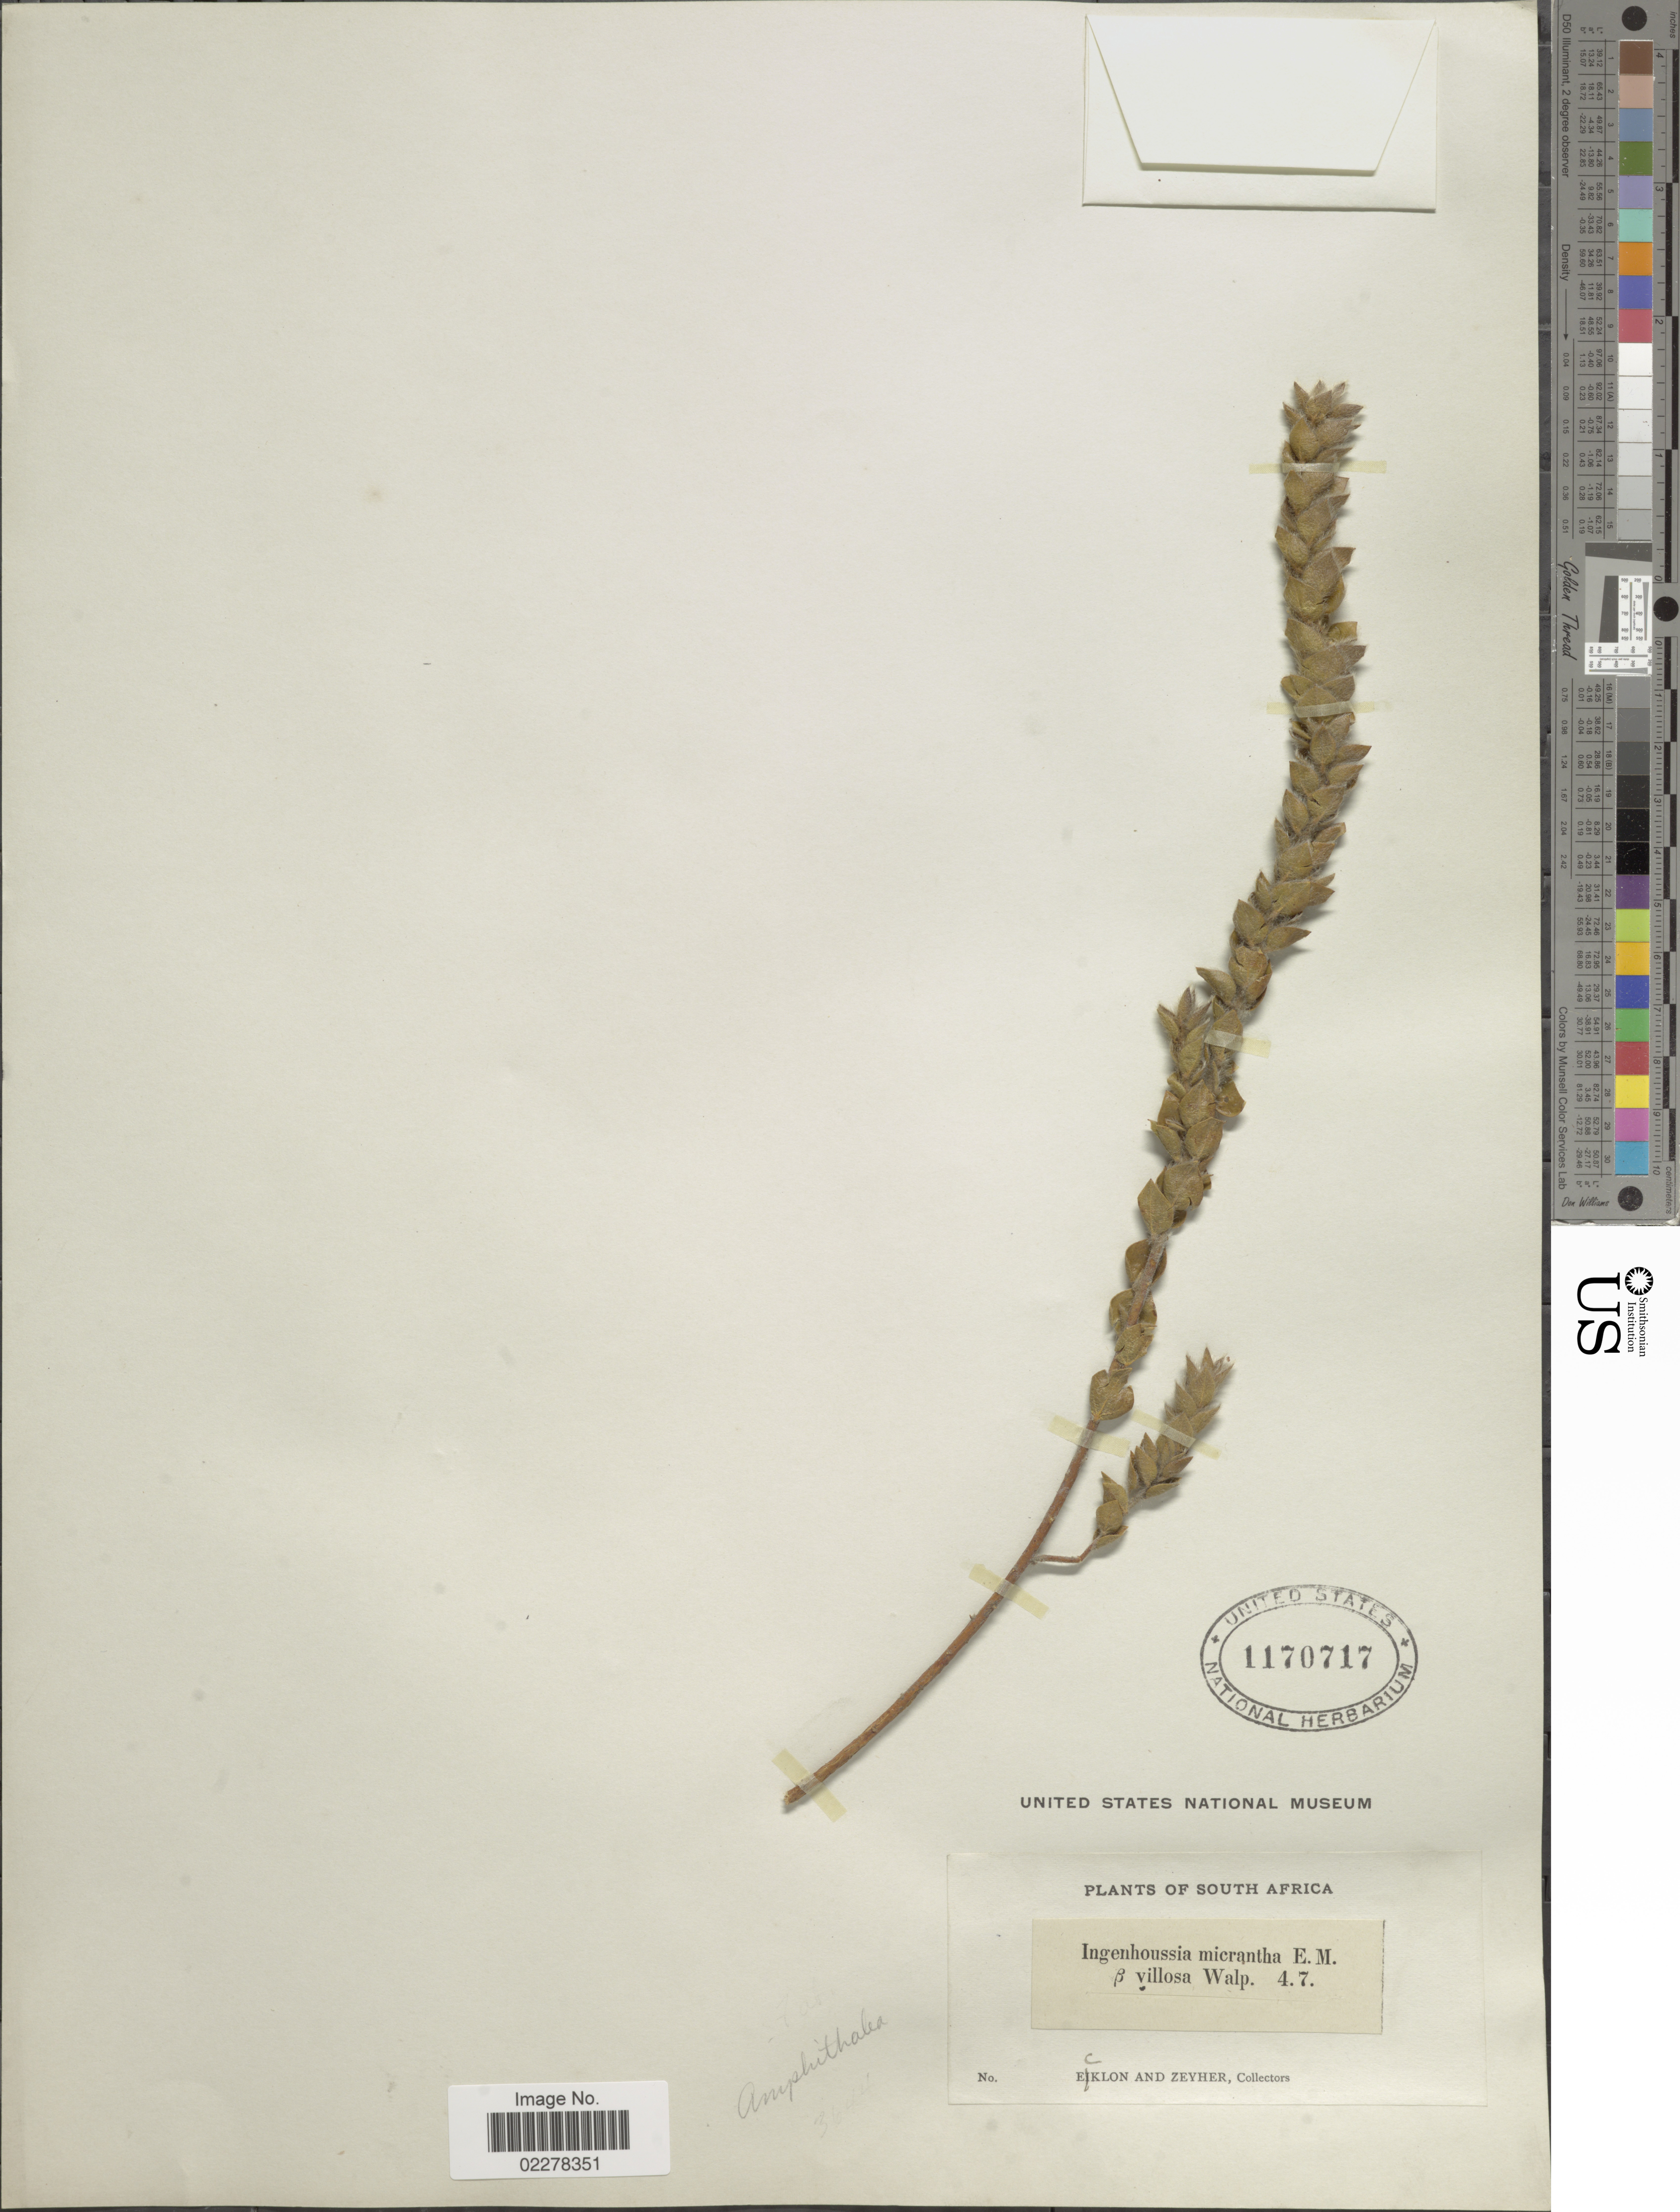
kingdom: Plantae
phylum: Tracheophyta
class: Magnoliopsida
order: Fabales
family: Fabaceae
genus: Amphithalea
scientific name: Amphithalea micrantha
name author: (E. Mey.) Walp.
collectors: -. Ecklon & -. Zeyher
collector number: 47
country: South Africa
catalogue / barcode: US 1170717